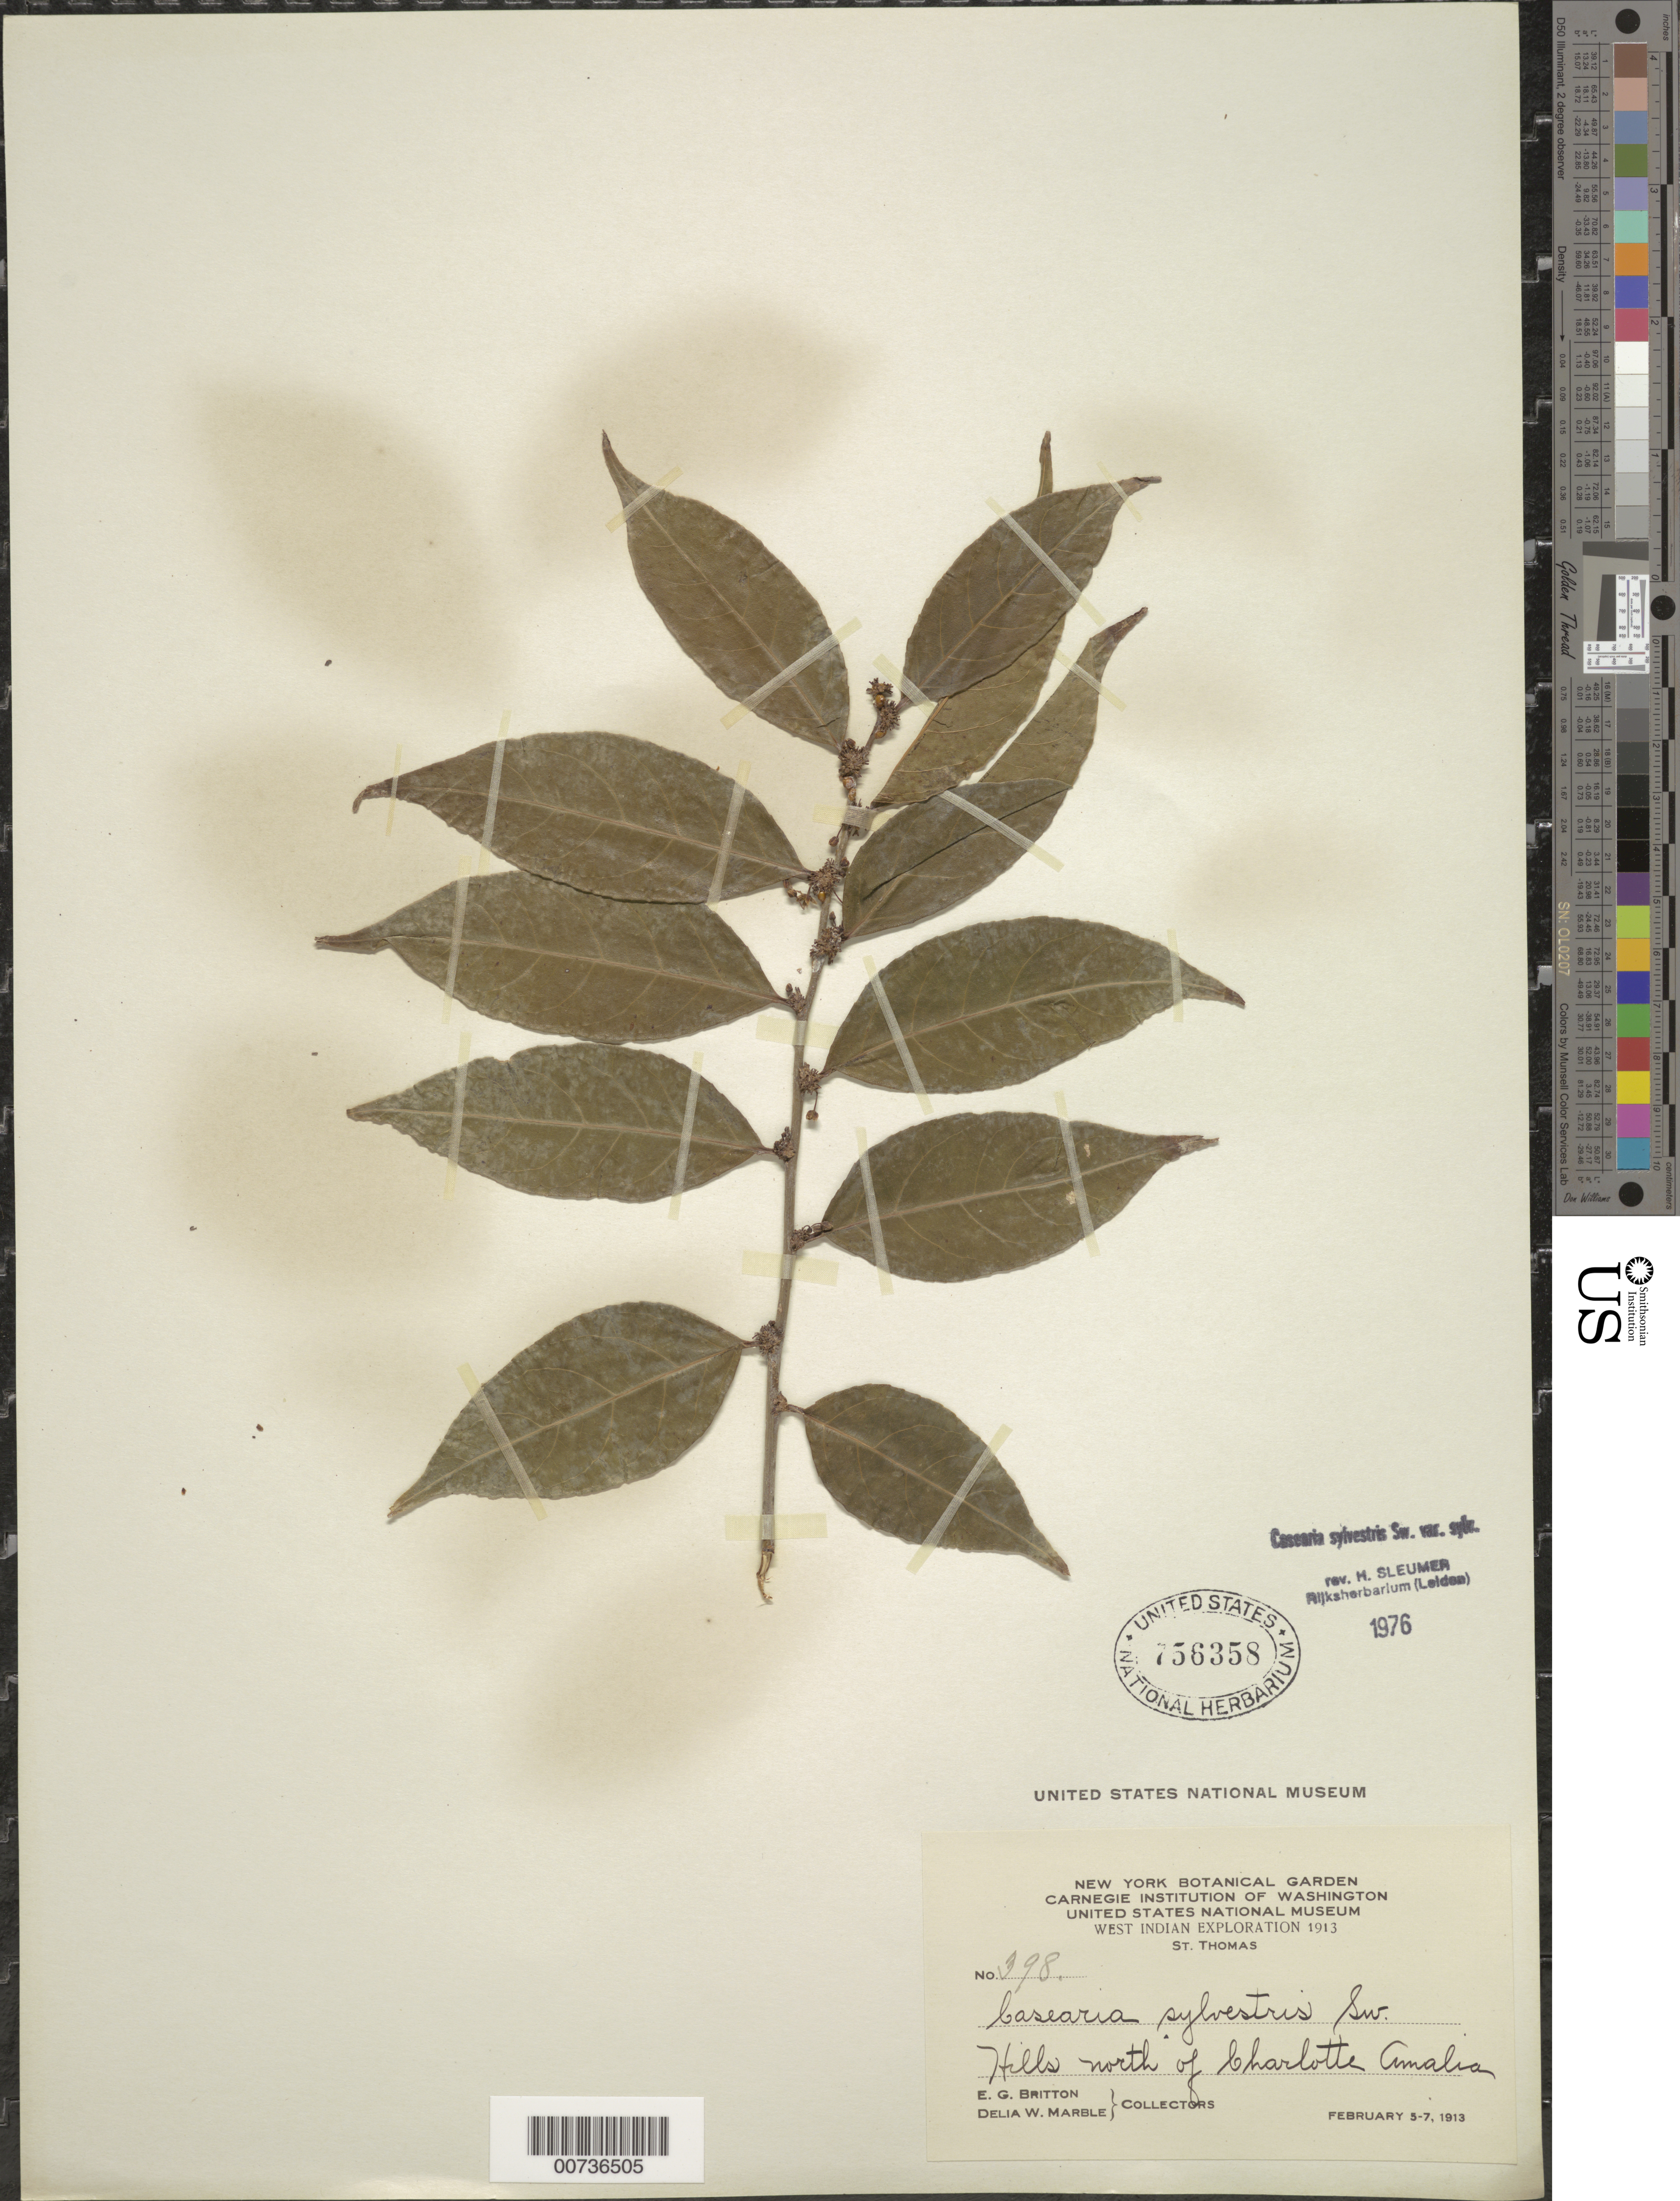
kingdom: Plantae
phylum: Tracheophyta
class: Magnoliopsida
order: Malpighiales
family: Salicaceae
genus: Casearia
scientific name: Casearia sylvestris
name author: Sw.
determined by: Sleumer, H. O.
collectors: E. G. Britton & D. W. Marble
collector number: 398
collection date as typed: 05 Feb 1913 to 07 Feb 1913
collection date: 1913-02-05/1913-02-07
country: U.S. Virgin Islands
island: St. Thomas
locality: Charlotte Amalia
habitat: Hills north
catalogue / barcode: US 756358